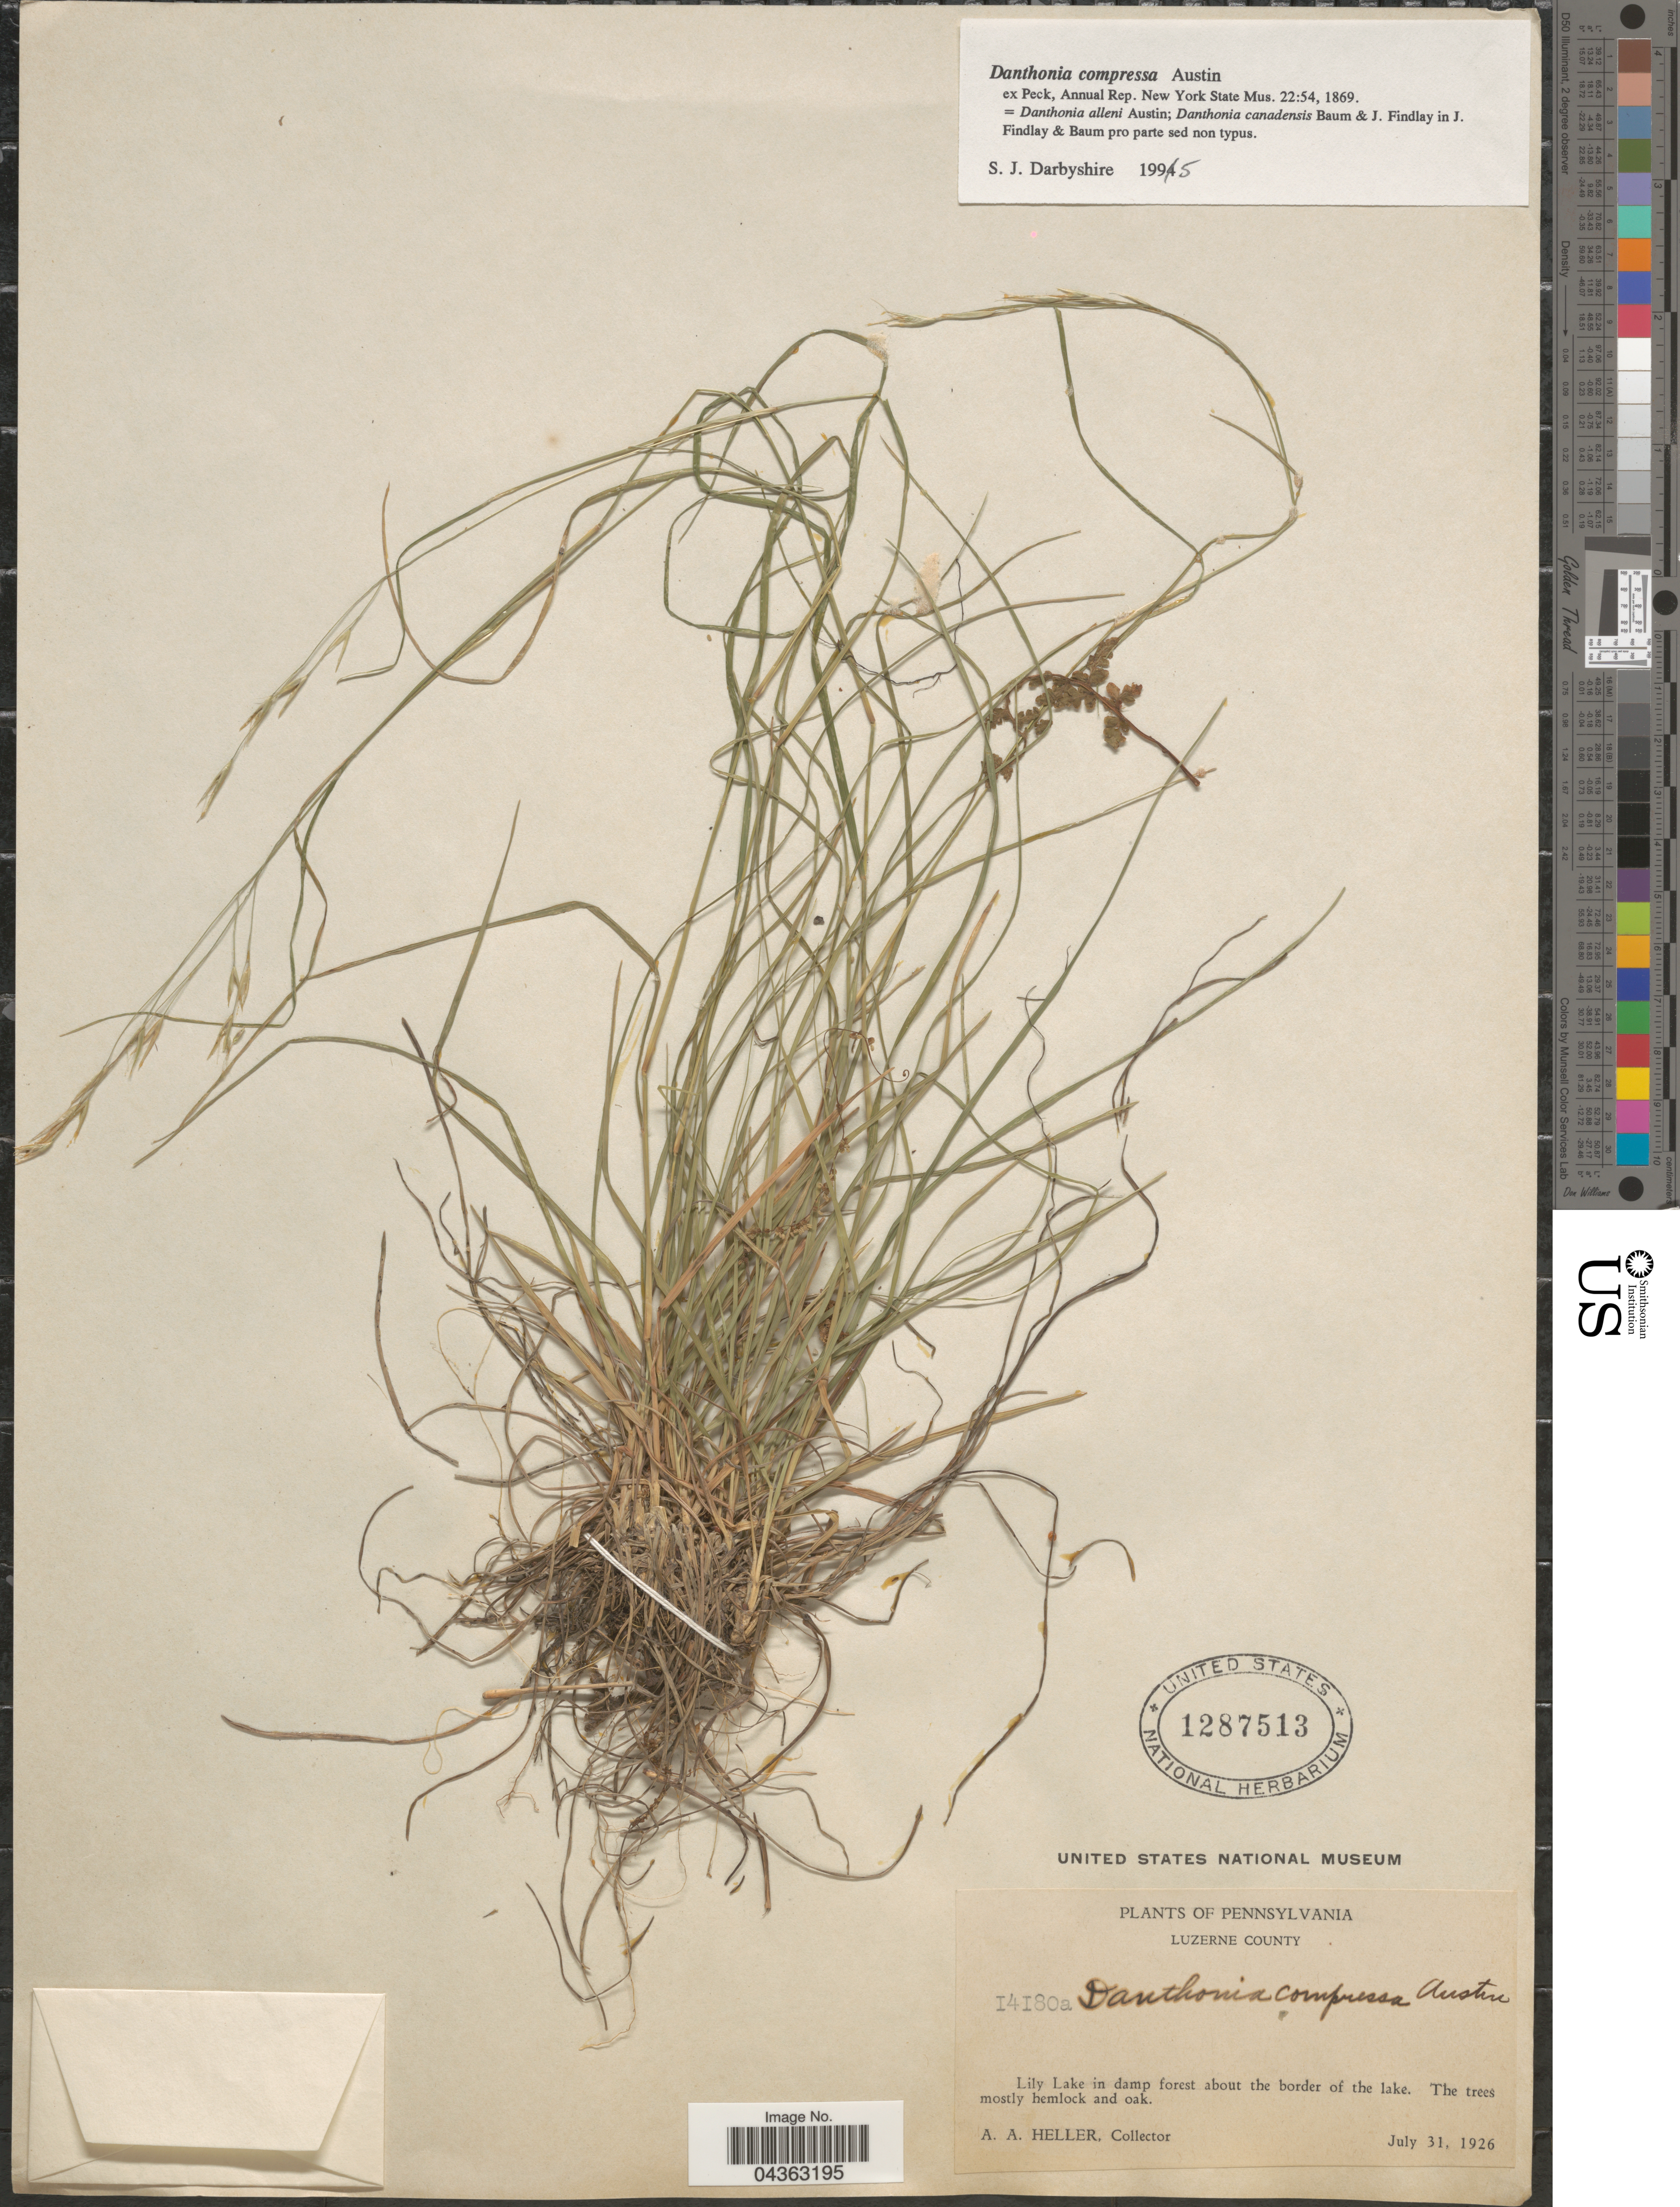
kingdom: Plantae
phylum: Tracheophyta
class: Liliopsida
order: Poales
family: Poaceae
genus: Danthonia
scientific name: Danthonia compressa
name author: Austin in F. Peck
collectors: A. A. Heller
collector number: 14180a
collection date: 1926-07-31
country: United States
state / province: Pennsylvania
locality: Luzerne County. Lily Lake in damp forest about the border of the lake.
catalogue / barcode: US 1287513